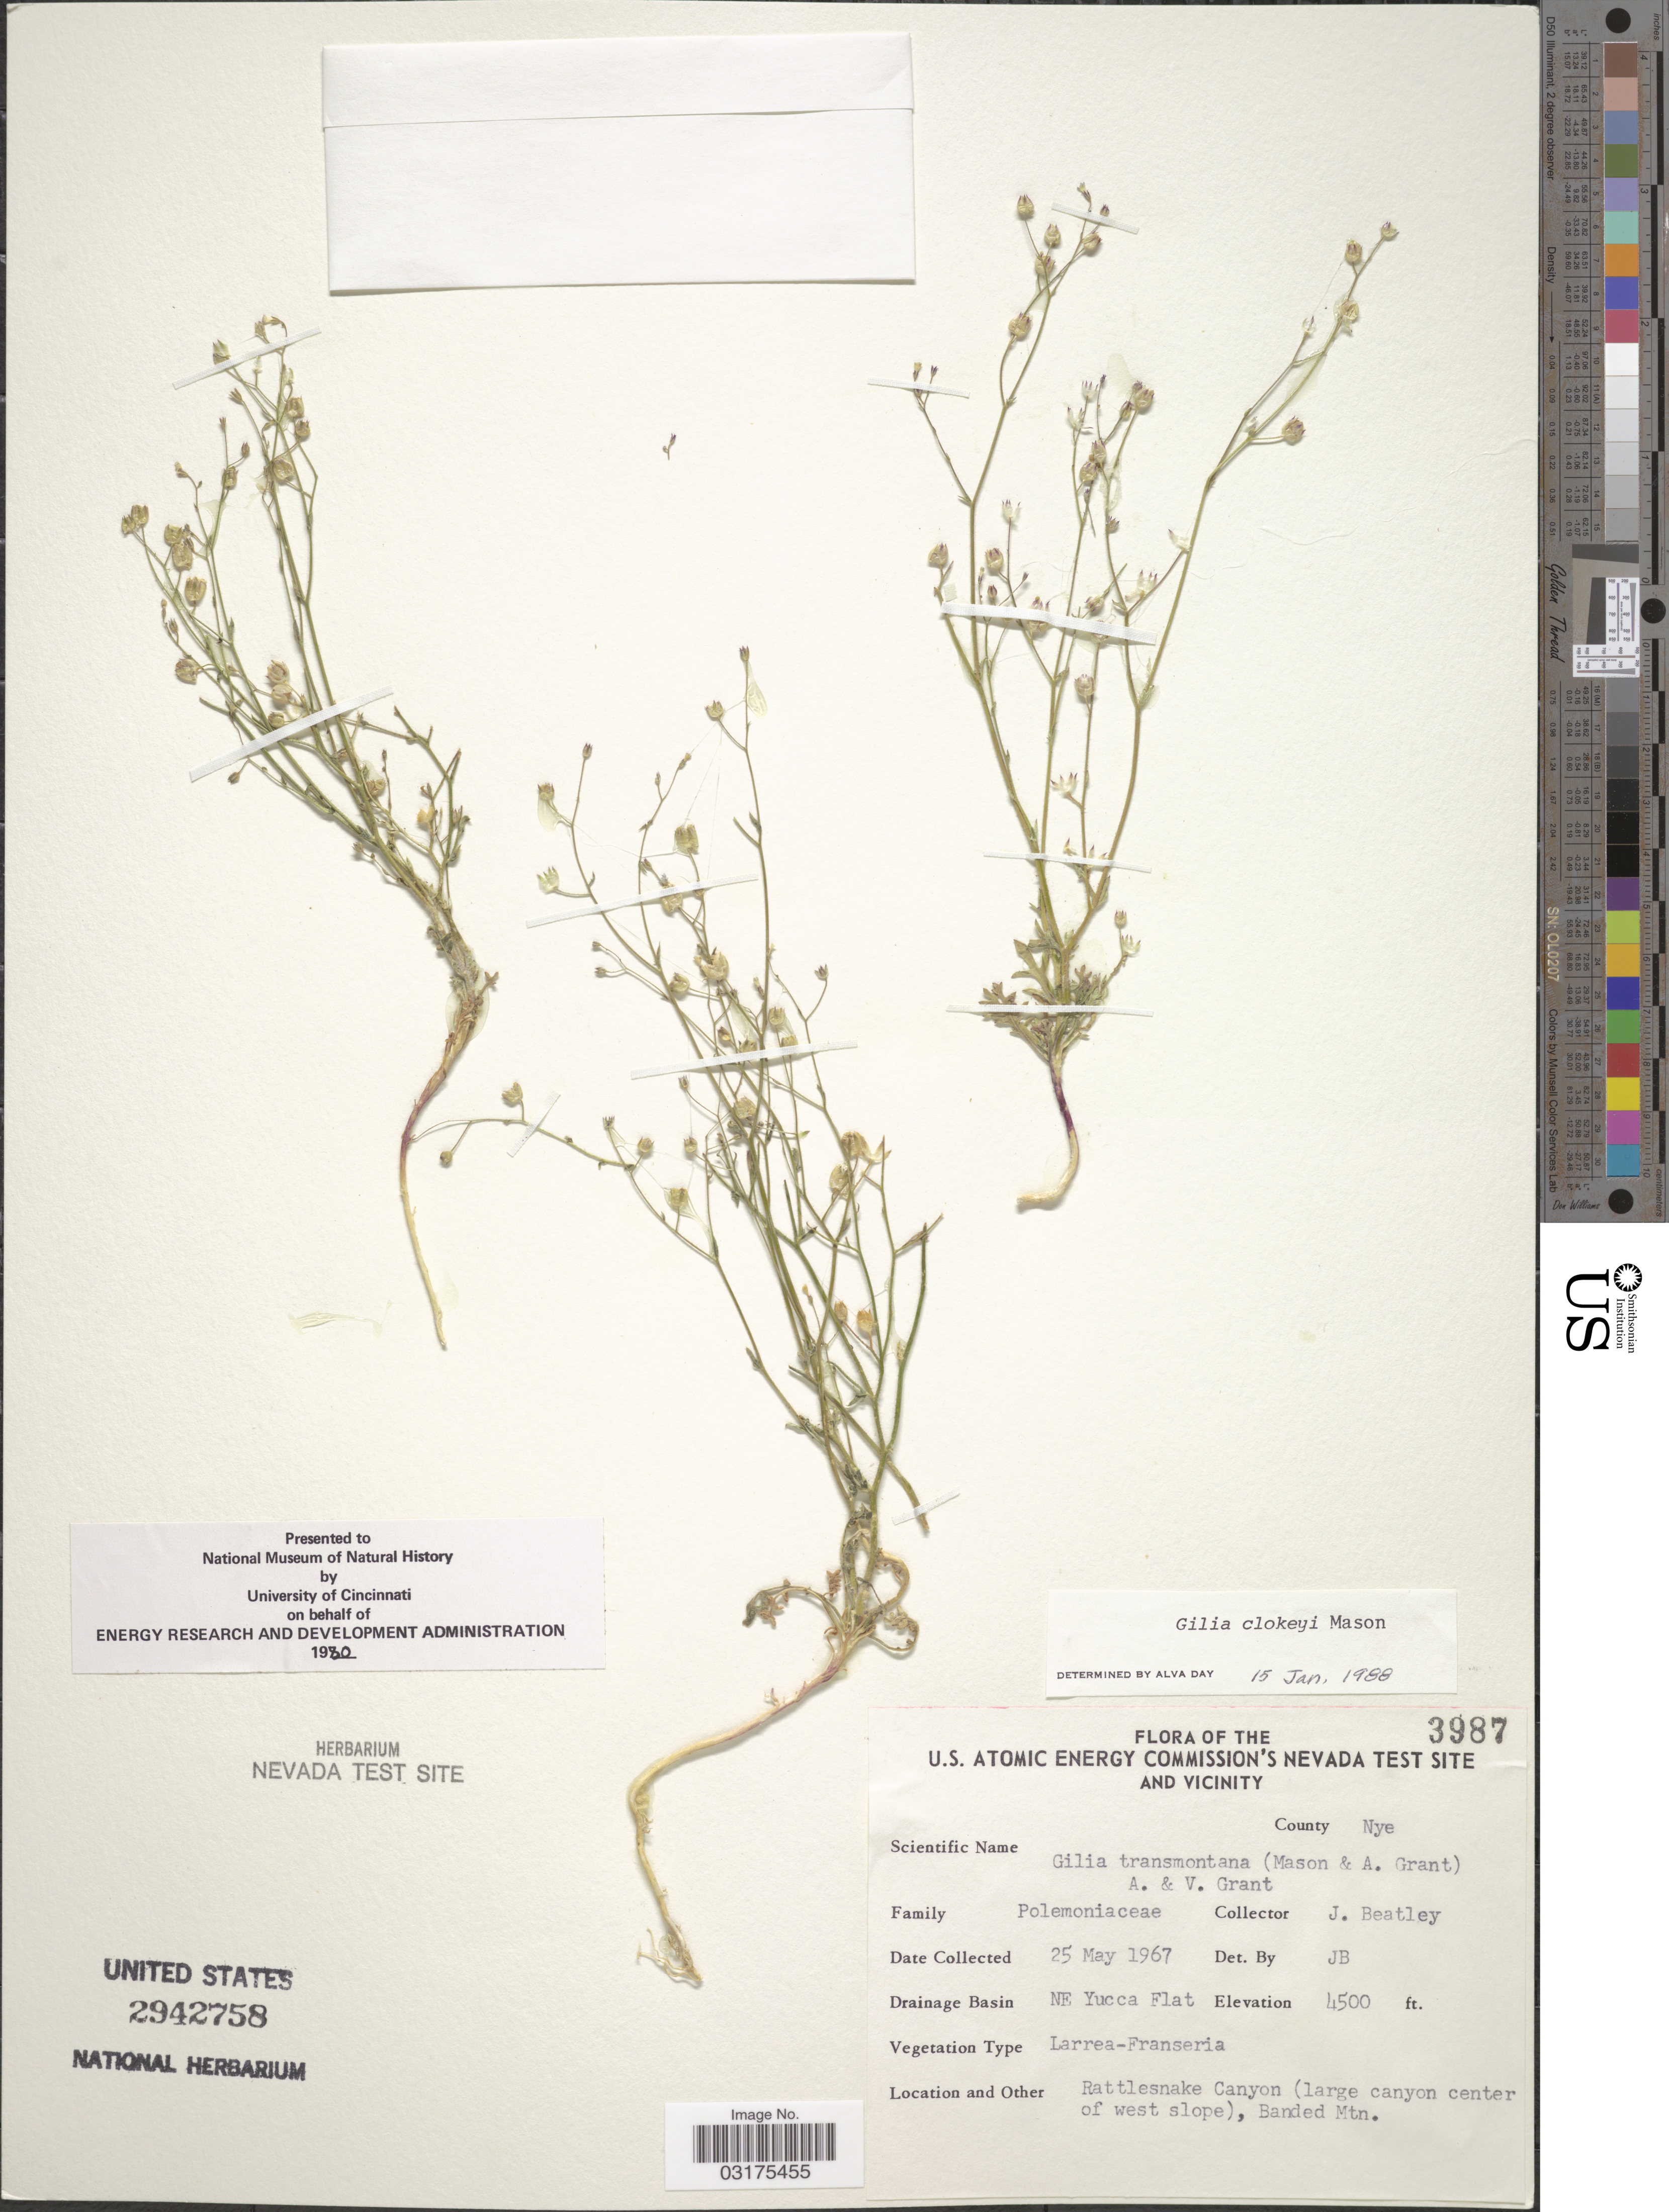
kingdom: Plantae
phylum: Tracheophyta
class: Magnoliopsida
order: Ericales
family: Polemoniaceae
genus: Gilia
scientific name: Gilia clokeyi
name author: H. Mason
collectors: J. C. Beatley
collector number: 3987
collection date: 1967-05-25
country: United States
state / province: Nevada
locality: The U.S. Atomic Energy Commission's Nevada Test Site And Vicinity, County Nye, Drainage Basin NE Yucca Flat, Rattlesnake Canyon (large canyon center of west slope), Banded Mtn.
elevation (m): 1372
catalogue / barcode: US 2942758